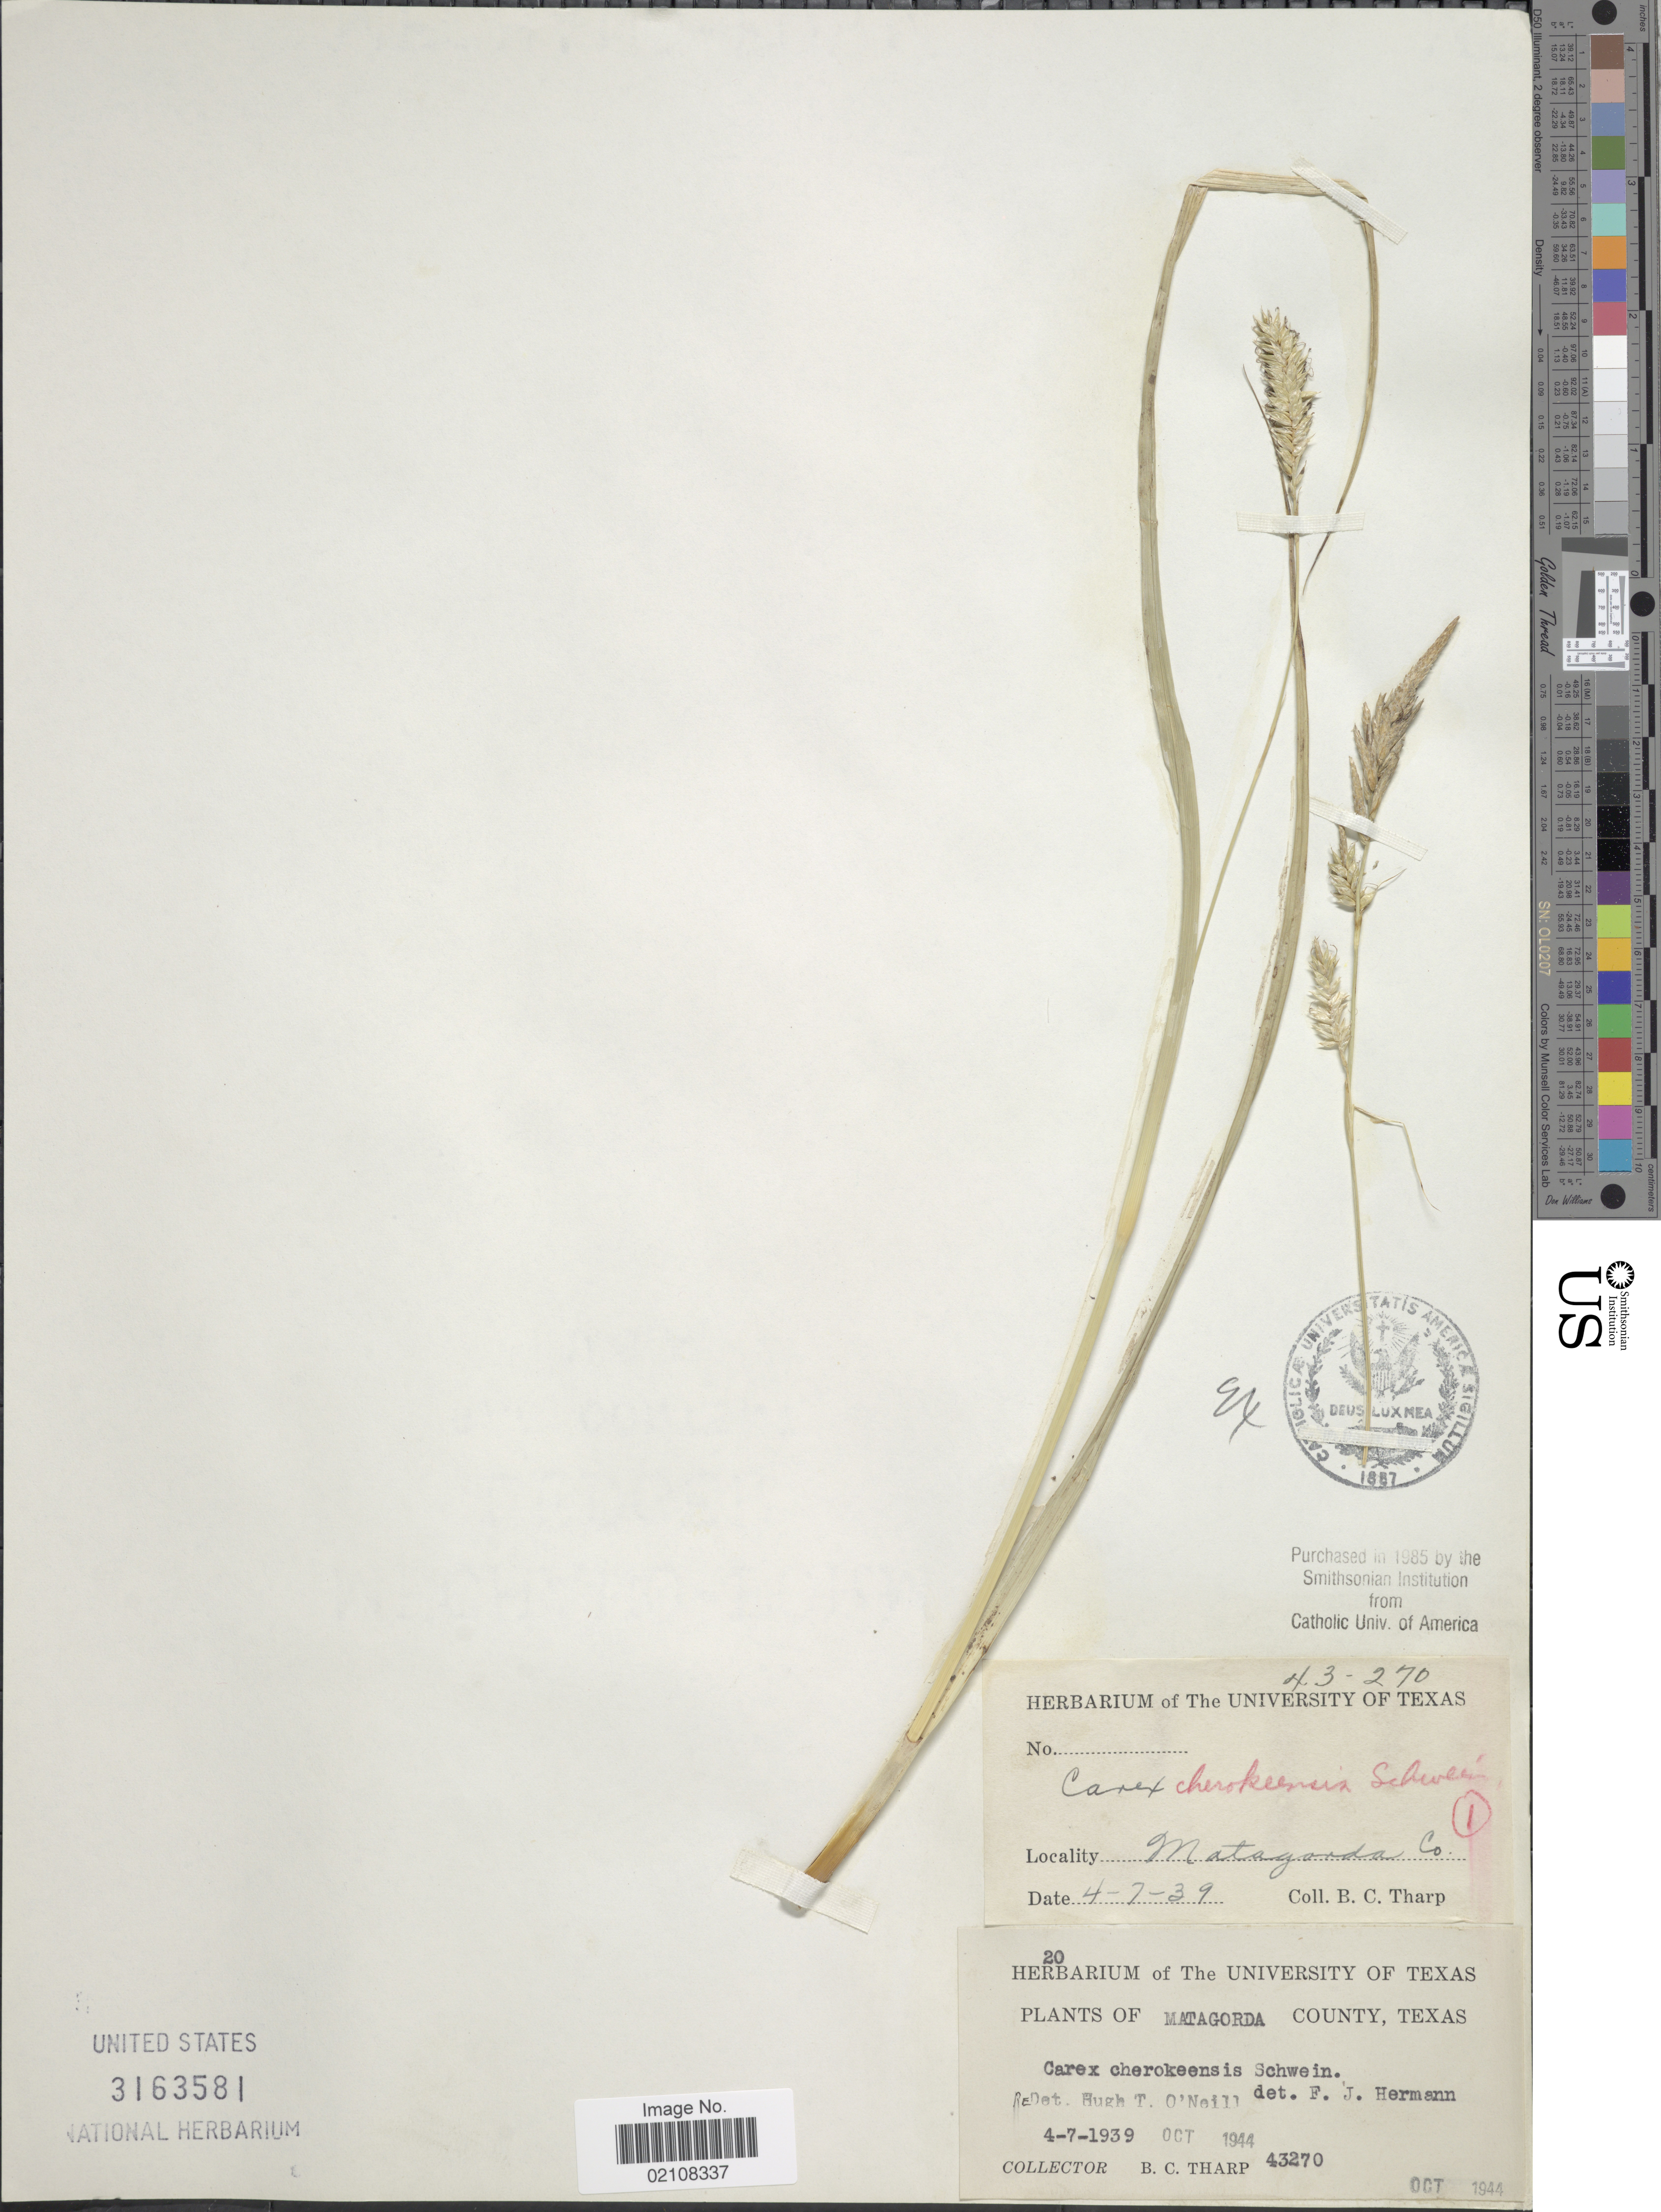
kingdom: Plantae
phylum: Tracheophyta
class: Liliopsida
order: Poales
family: Cyperaceae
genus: Carex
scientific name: Carex cherokeensis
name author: Schwein.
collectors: B. C. Tharp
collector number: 43270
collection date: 1939-04-07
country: United States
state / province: Texas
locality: Matagorda County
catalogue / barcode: US 3163581